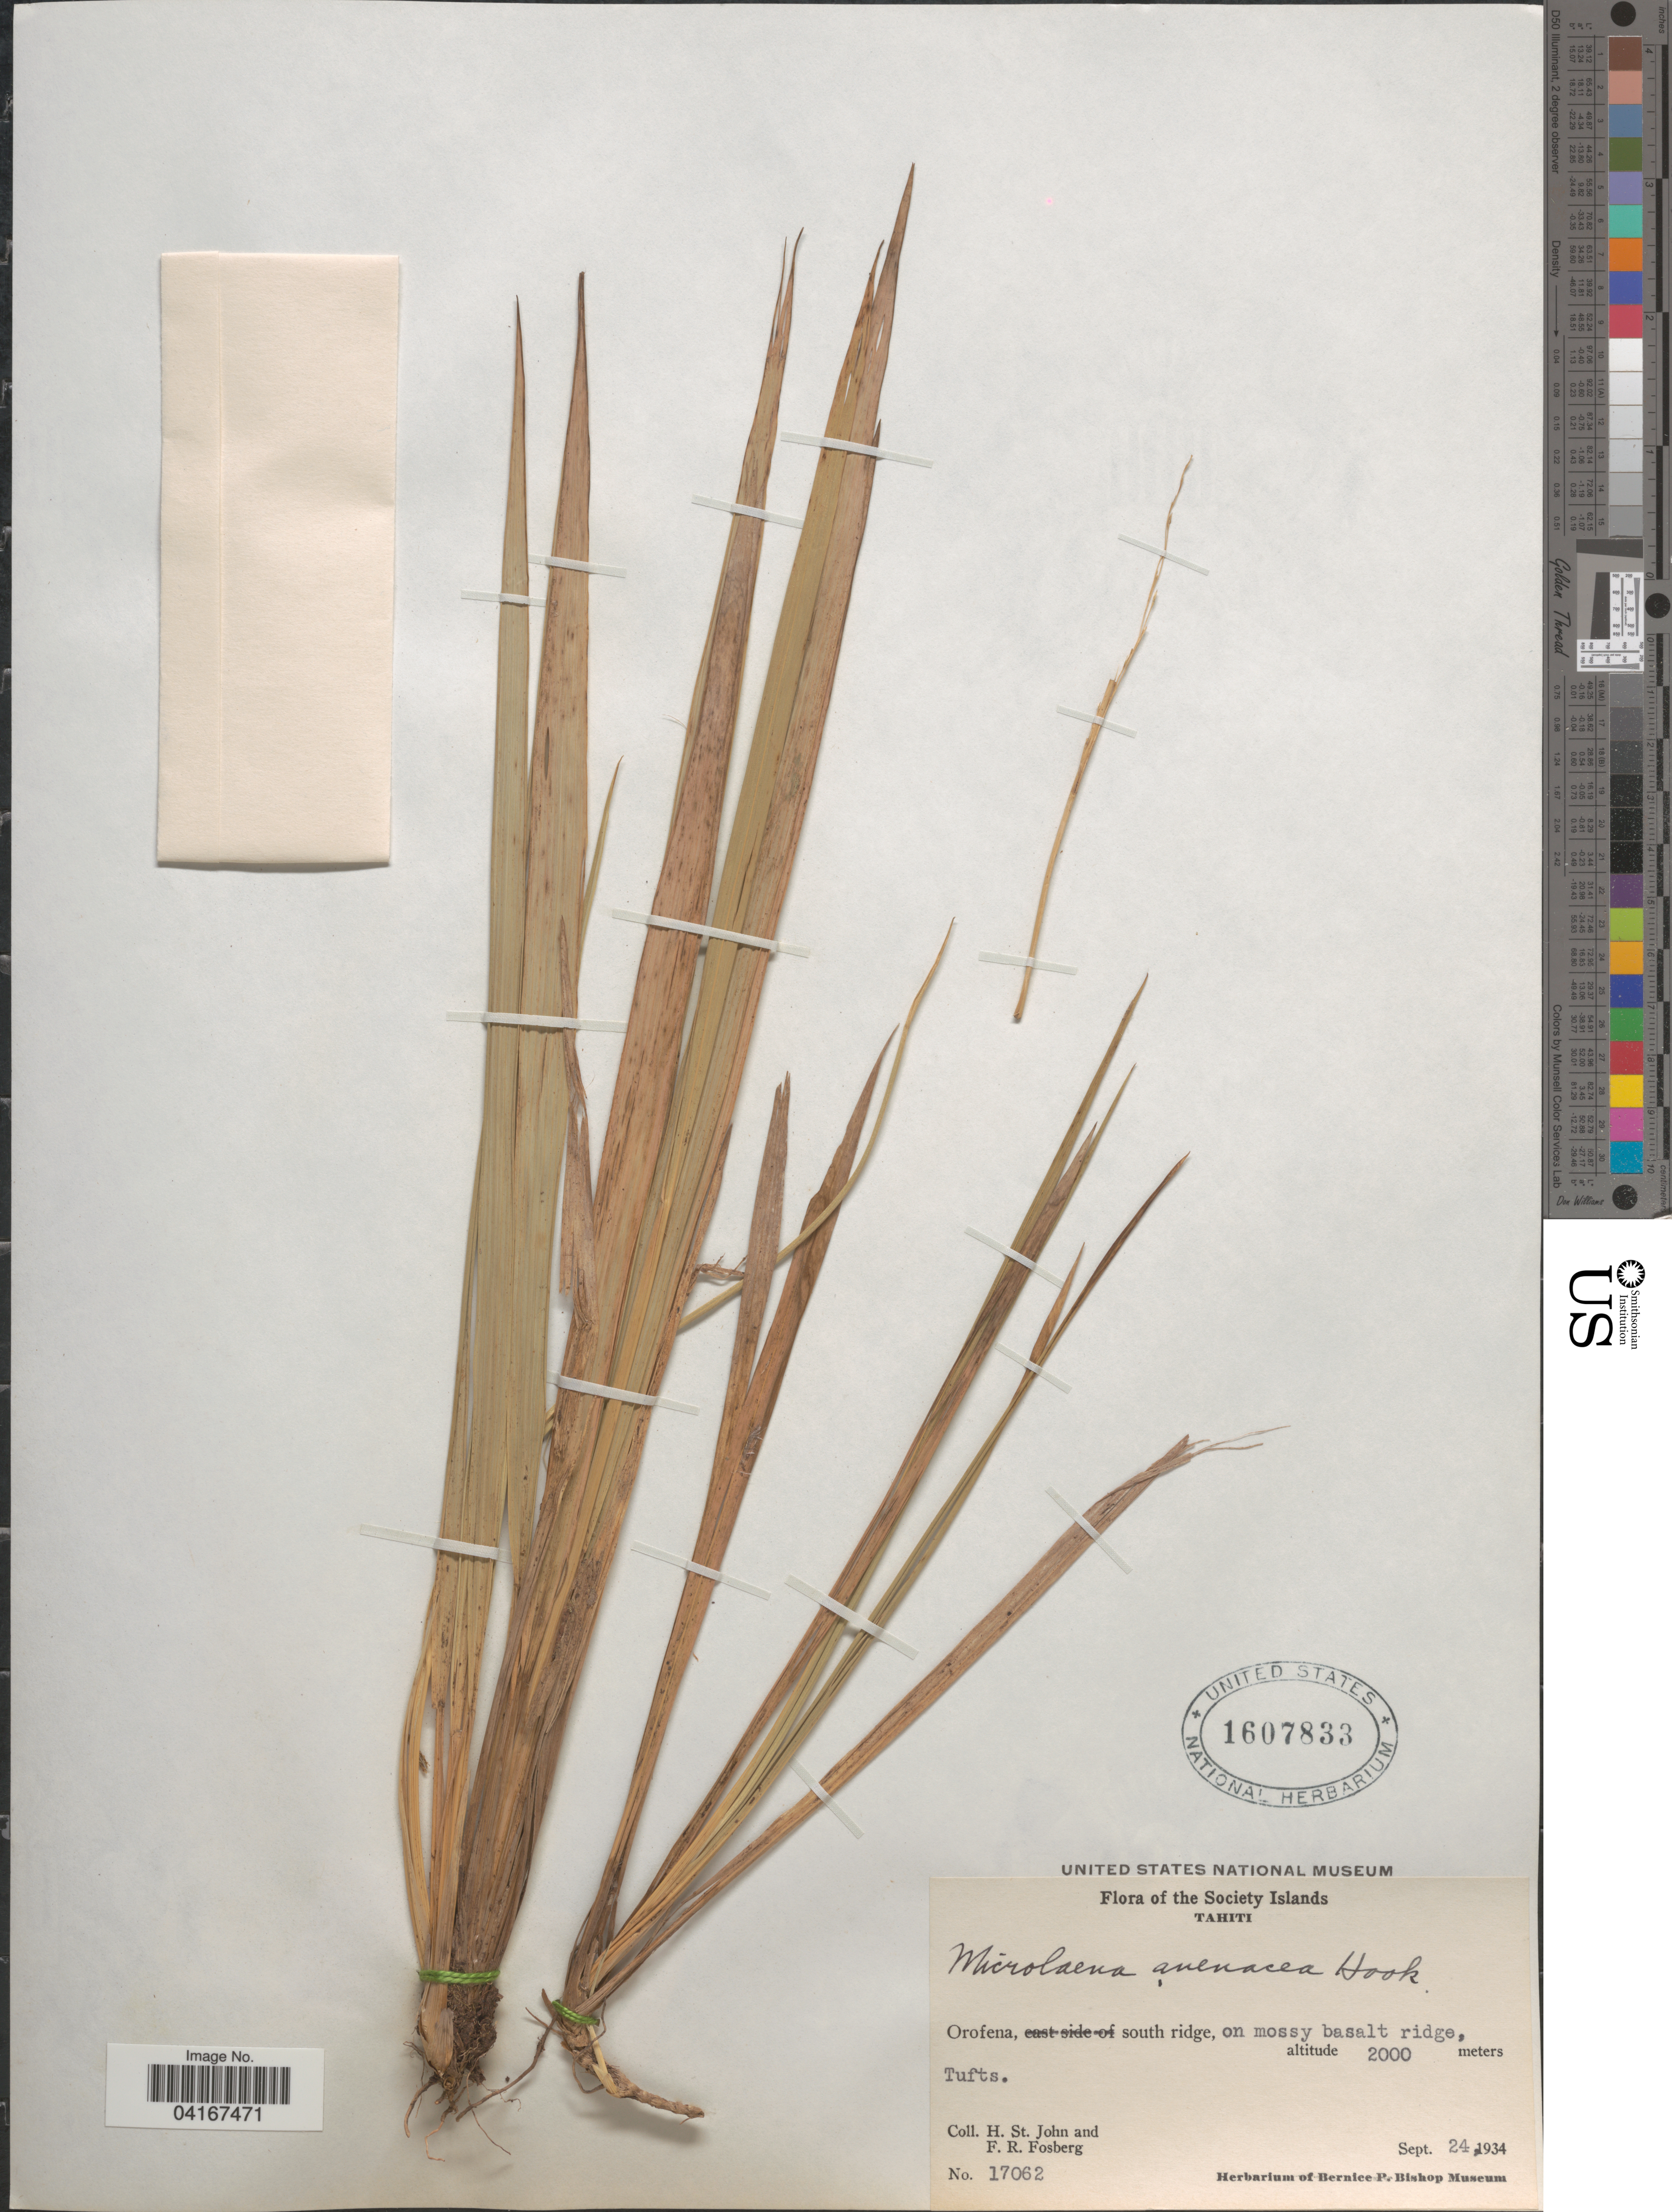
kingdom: Plantae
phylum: Tracheophyta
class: Liliopsida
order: Poales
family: Poaceae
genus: Microlaena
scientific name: Microlaena avenacea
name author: (Raoul) Hook. f.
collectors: H. St. John & F. R. Fosberg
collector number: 17062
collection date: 1934-09-24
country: French Polynesia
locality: The Society Islands. Tahiti. Orofena, south ridge, on mossy basalt ridge.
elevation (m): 2000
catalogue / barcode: US 1607833